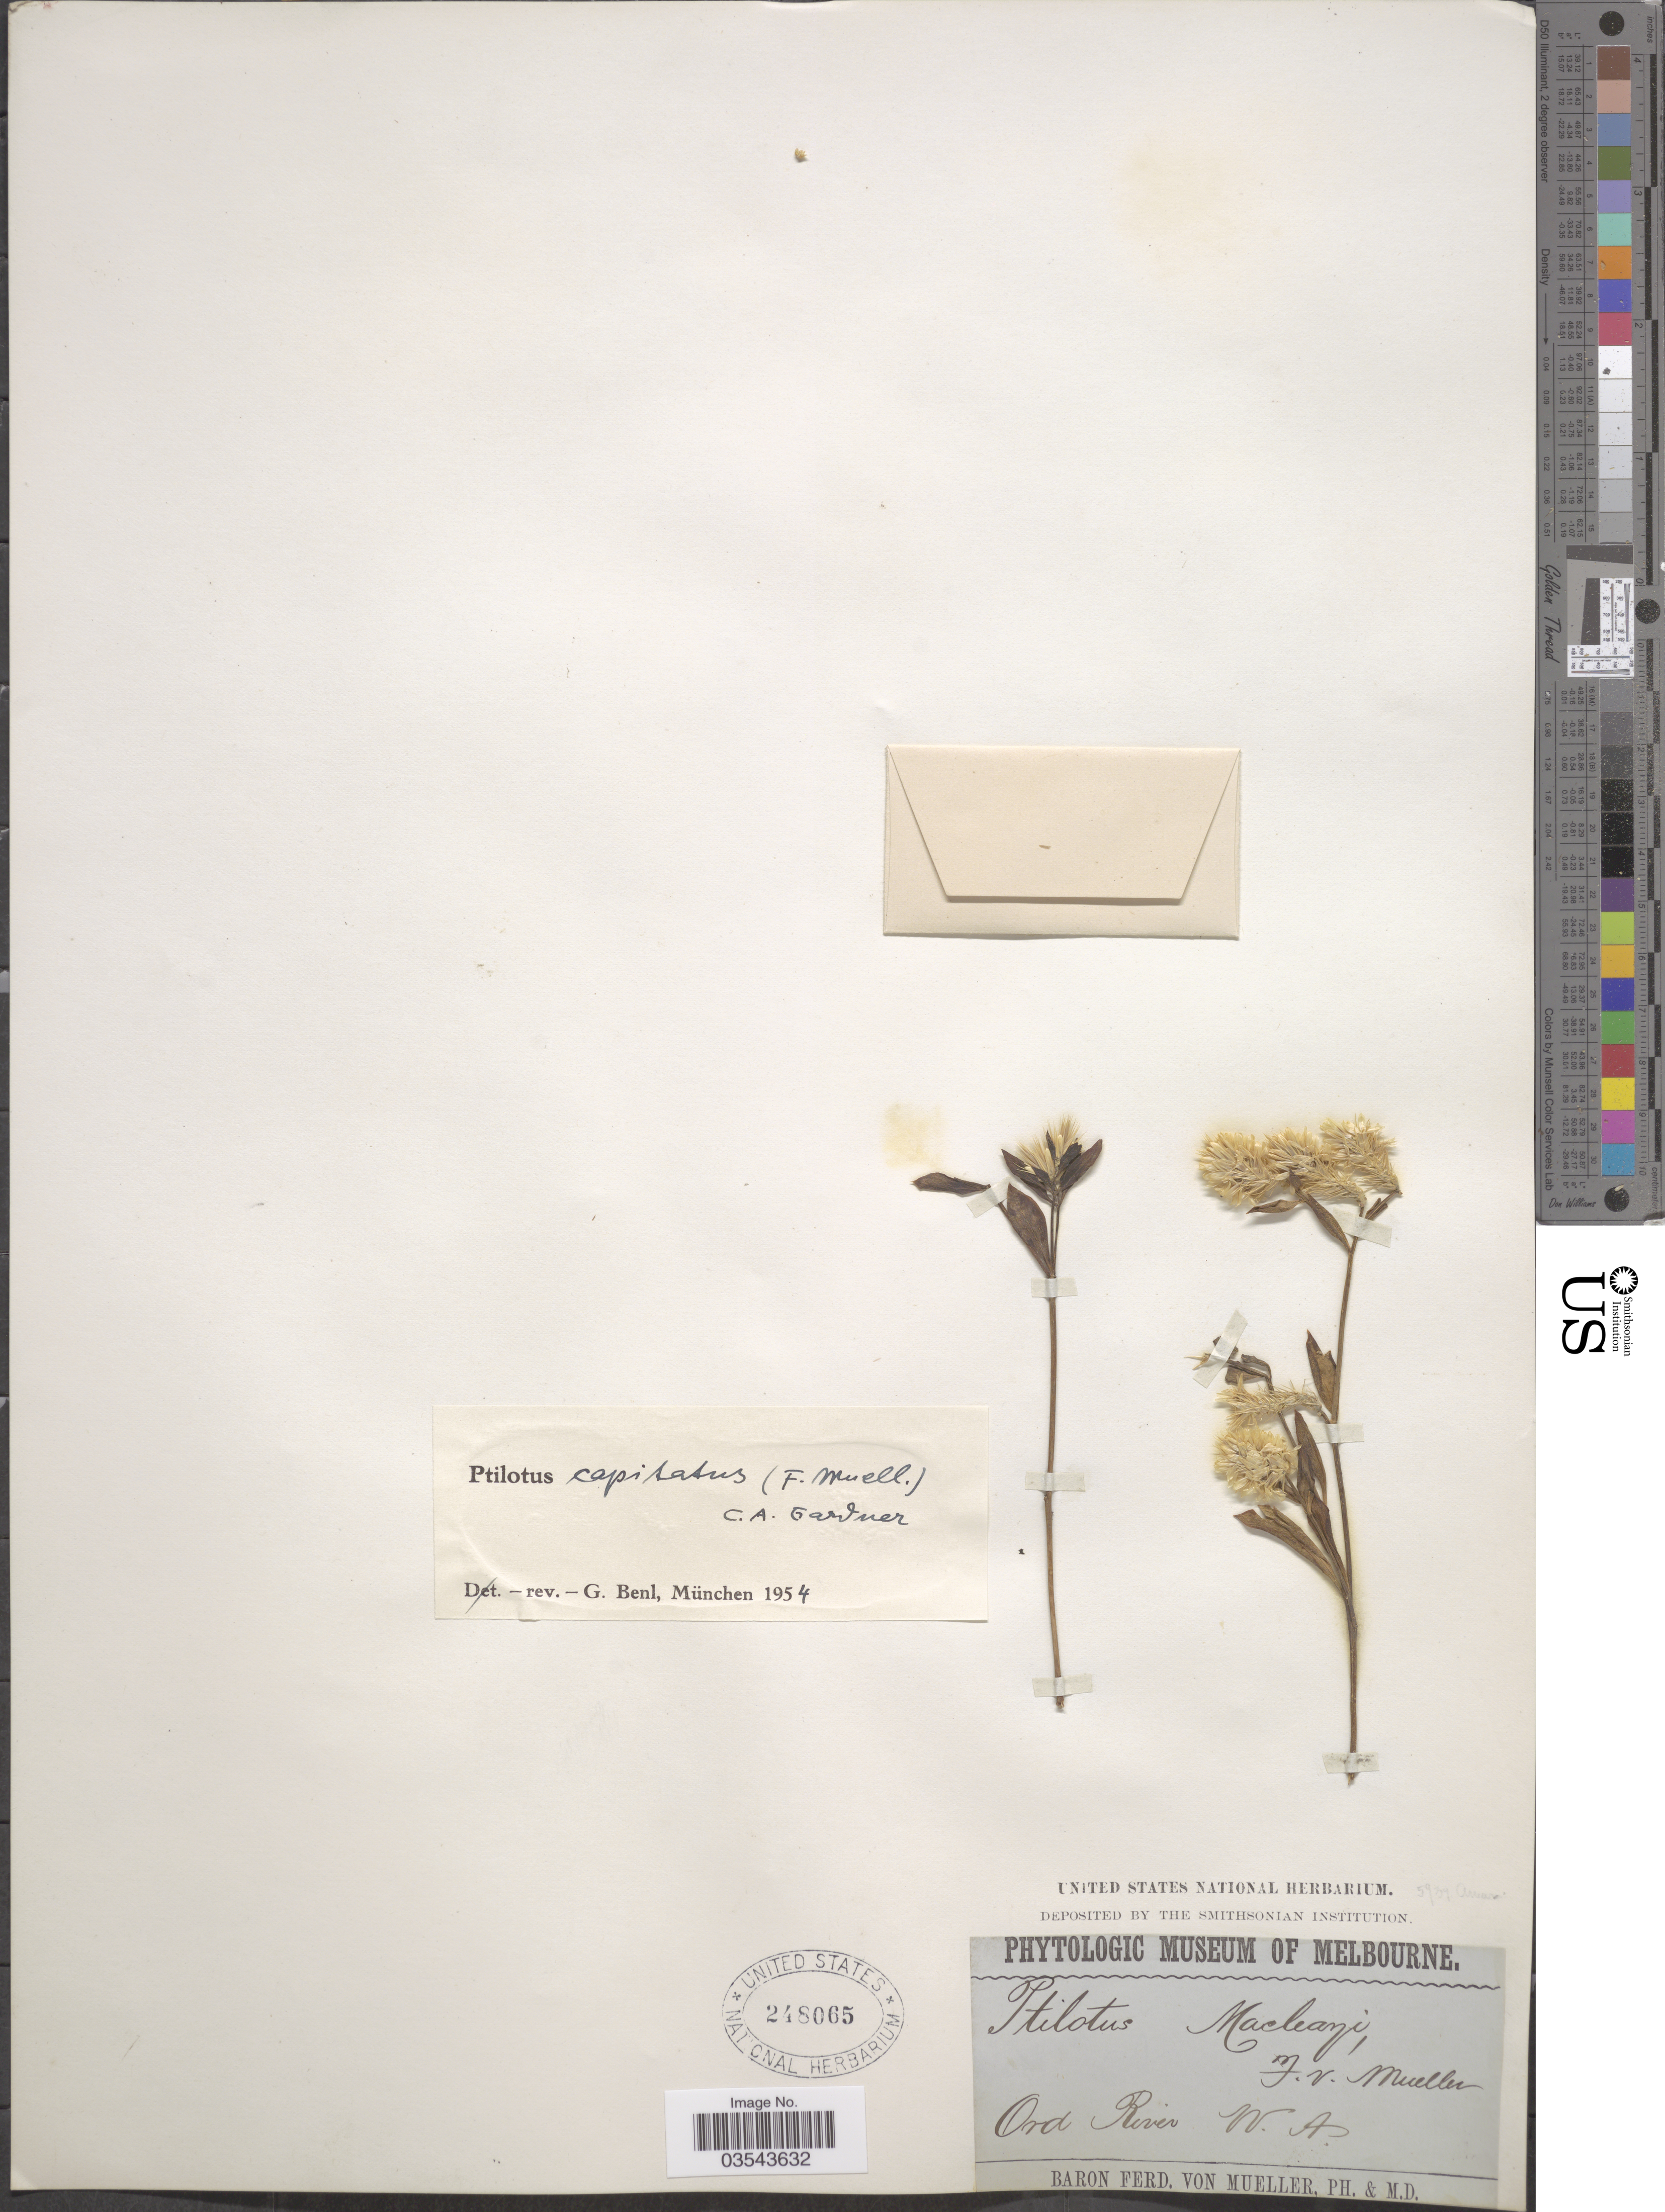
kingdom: Plantae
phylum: Tracheophyta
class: Magnoliopsida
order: Caryophyllales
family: Amaranthaceae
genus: Ptilotus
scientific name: Ptilotus capitatus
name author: C.A. Gardner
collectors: F. Mueller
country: Australia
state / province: Western Australia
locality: Ord River. W.A.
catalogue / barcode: US 248065